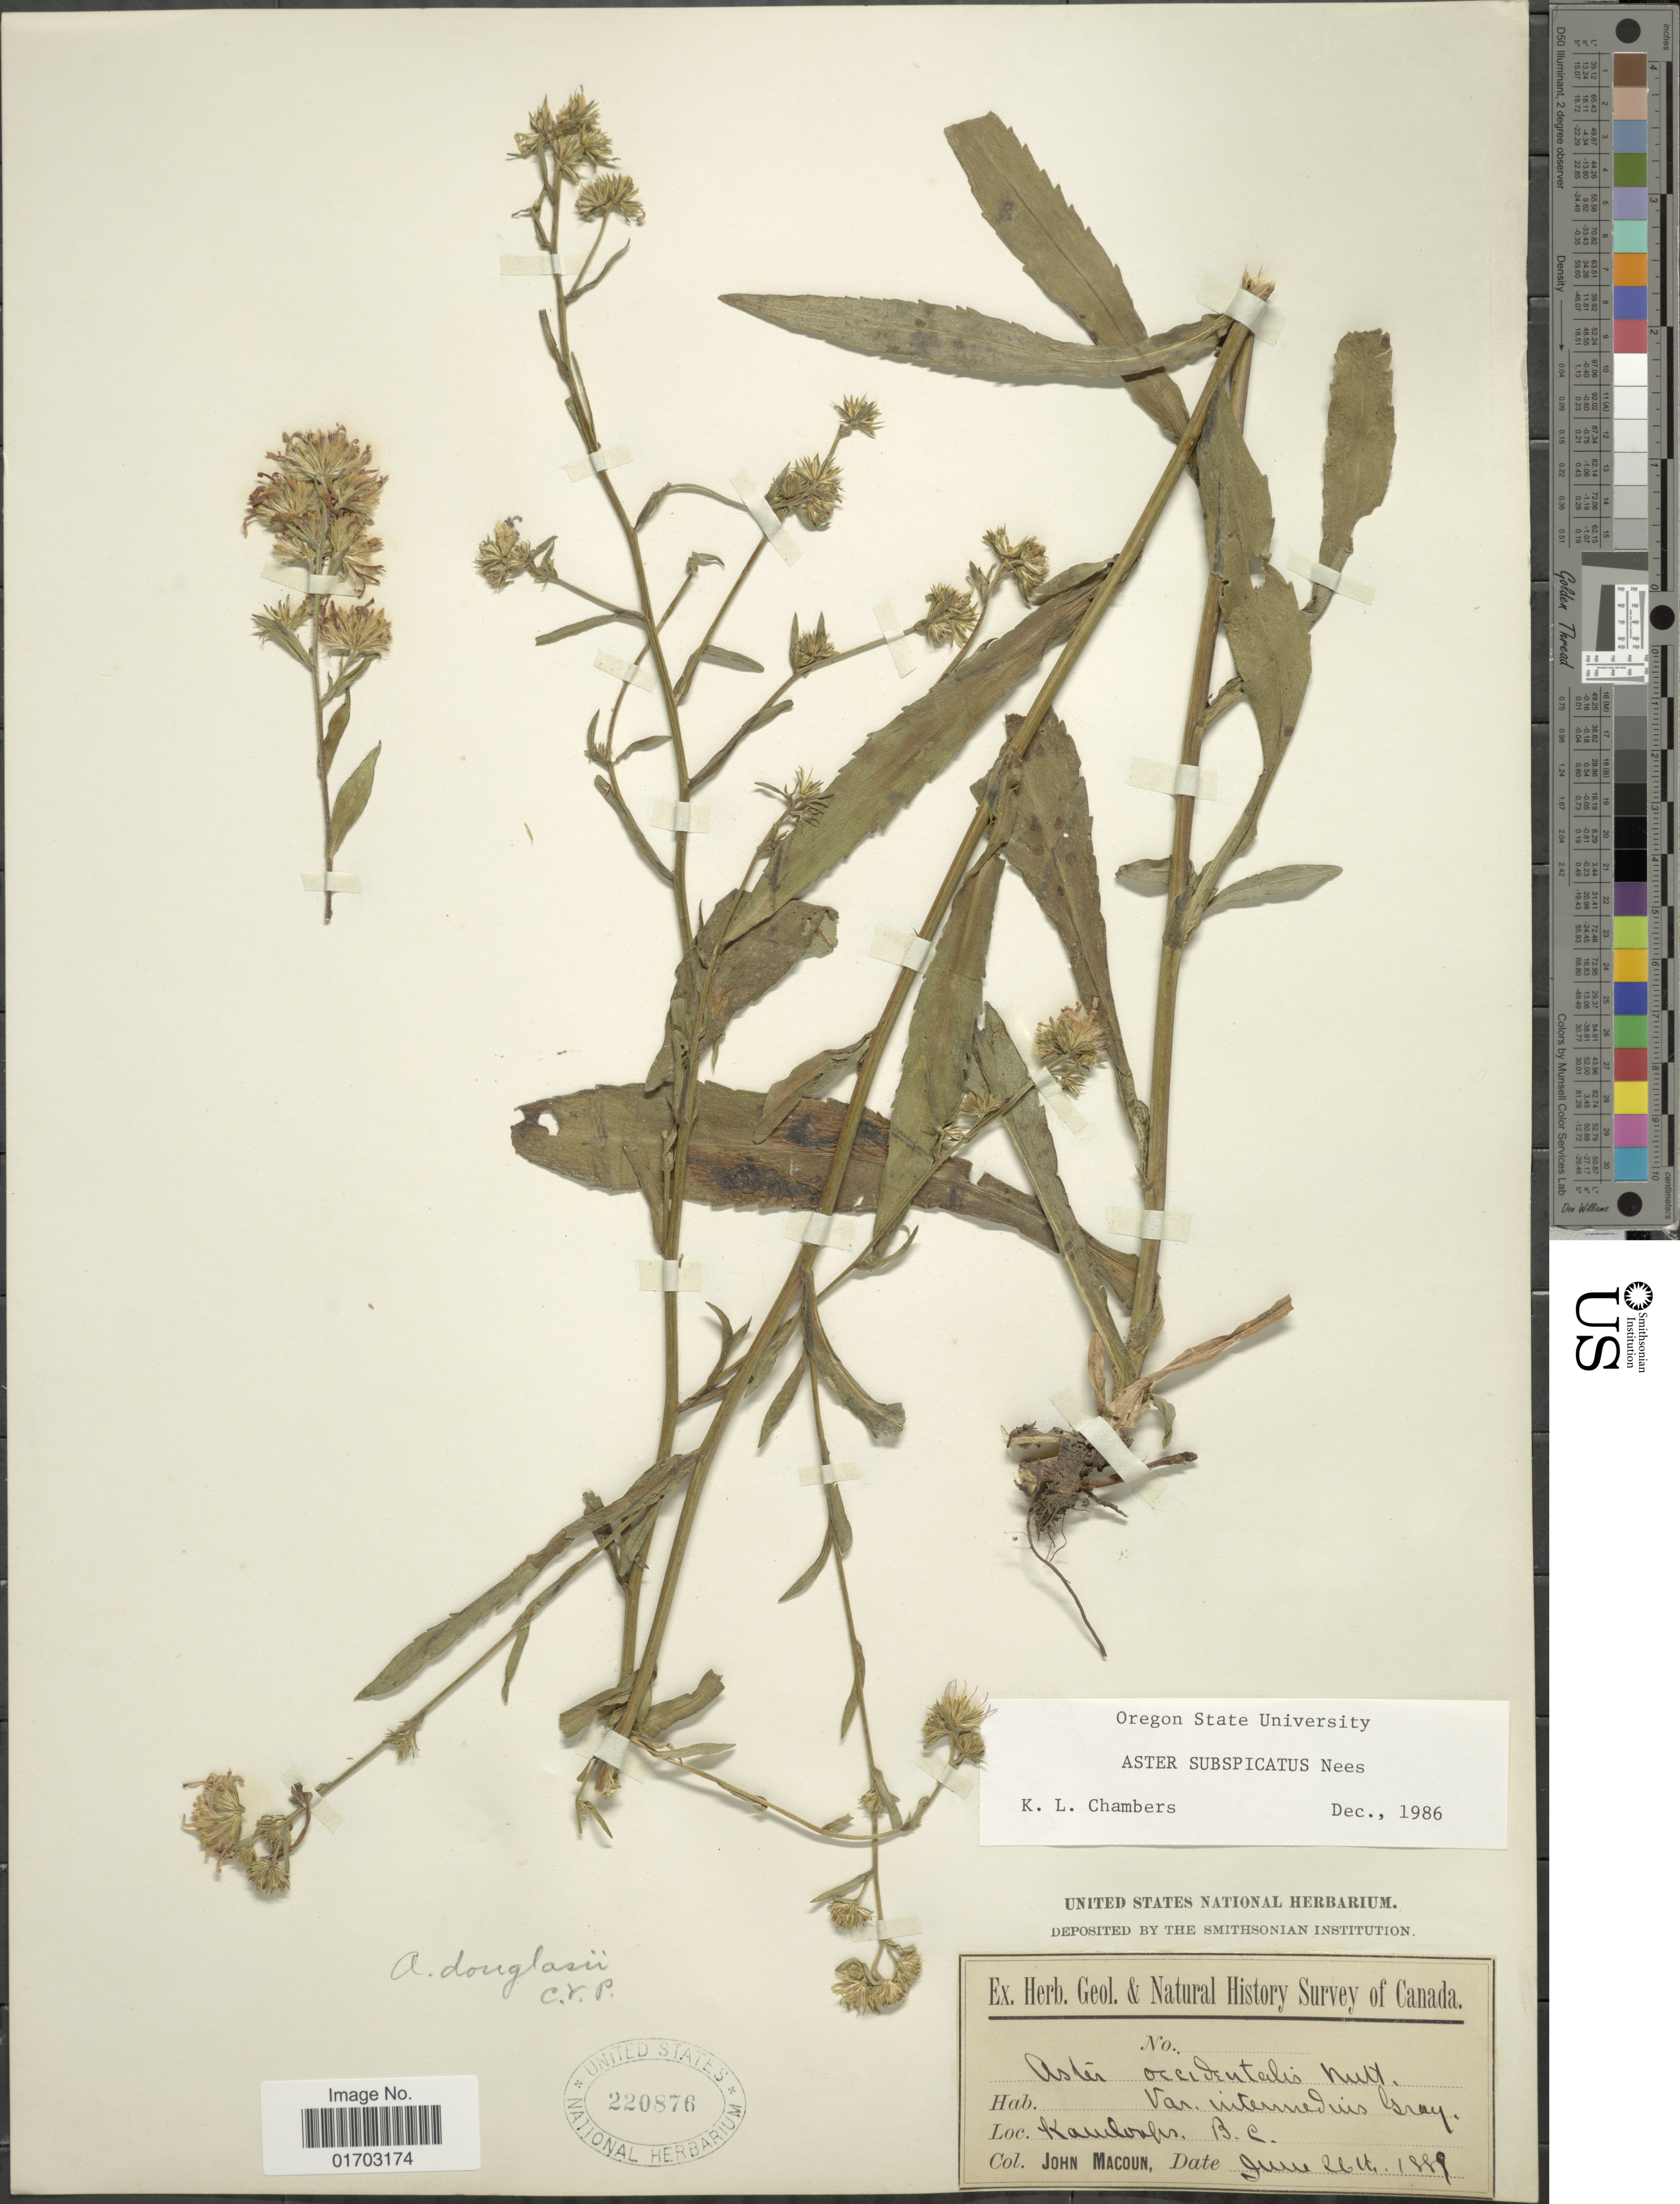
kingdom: Plantae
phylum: Tracheophyta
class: Magnoliopsida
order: Asterales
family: Asteraceae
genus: Symphyotrichum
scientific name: Symphyotrichum subspicatum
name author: (Nees) G.L. Nesom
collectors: J. Macoun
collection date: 1889-06-26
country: Canada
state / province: British Columbia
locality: Kamloops.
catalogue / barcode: US 220876